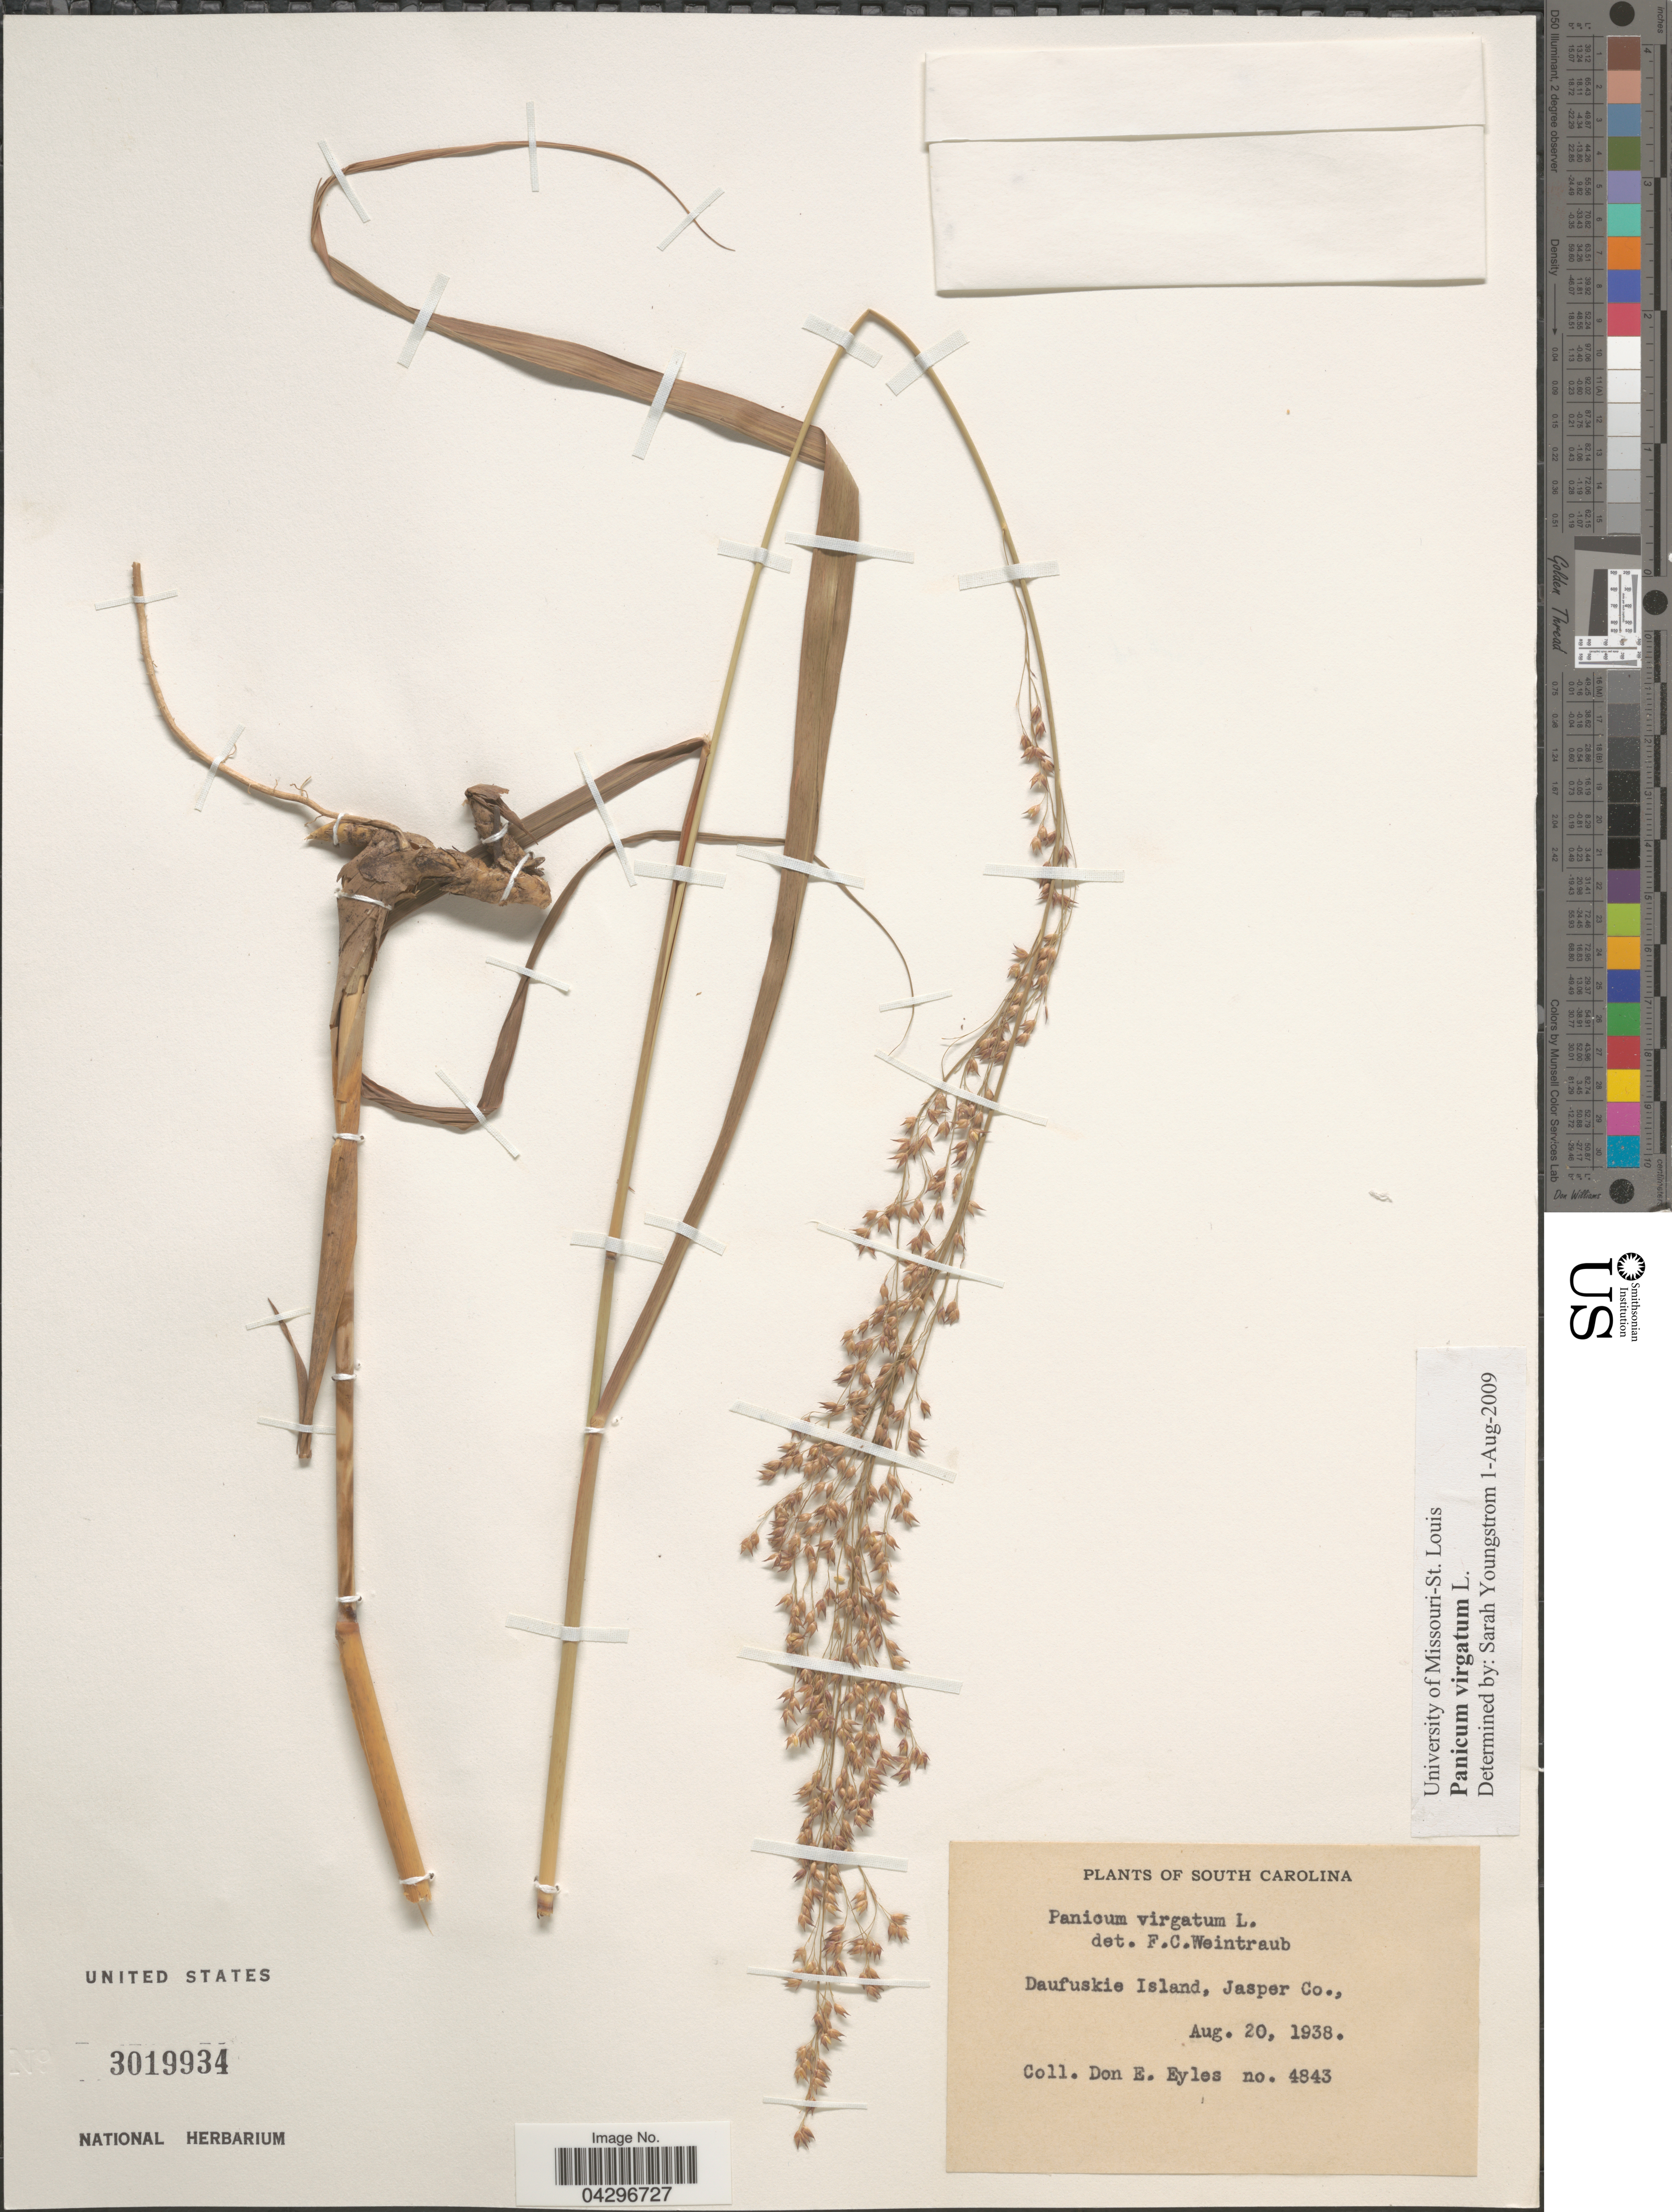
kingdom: Plantae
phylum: Tracheophyta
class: Liliopsida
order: Poales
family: Poaceae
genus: Panicum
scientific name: Panicum virgatum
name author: L.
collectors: D. Eyles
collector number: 4843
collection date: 1938-08-20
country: United States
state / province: South Carolina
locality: Daufuskie Island, Jasper Co.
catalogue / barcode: US 3019934